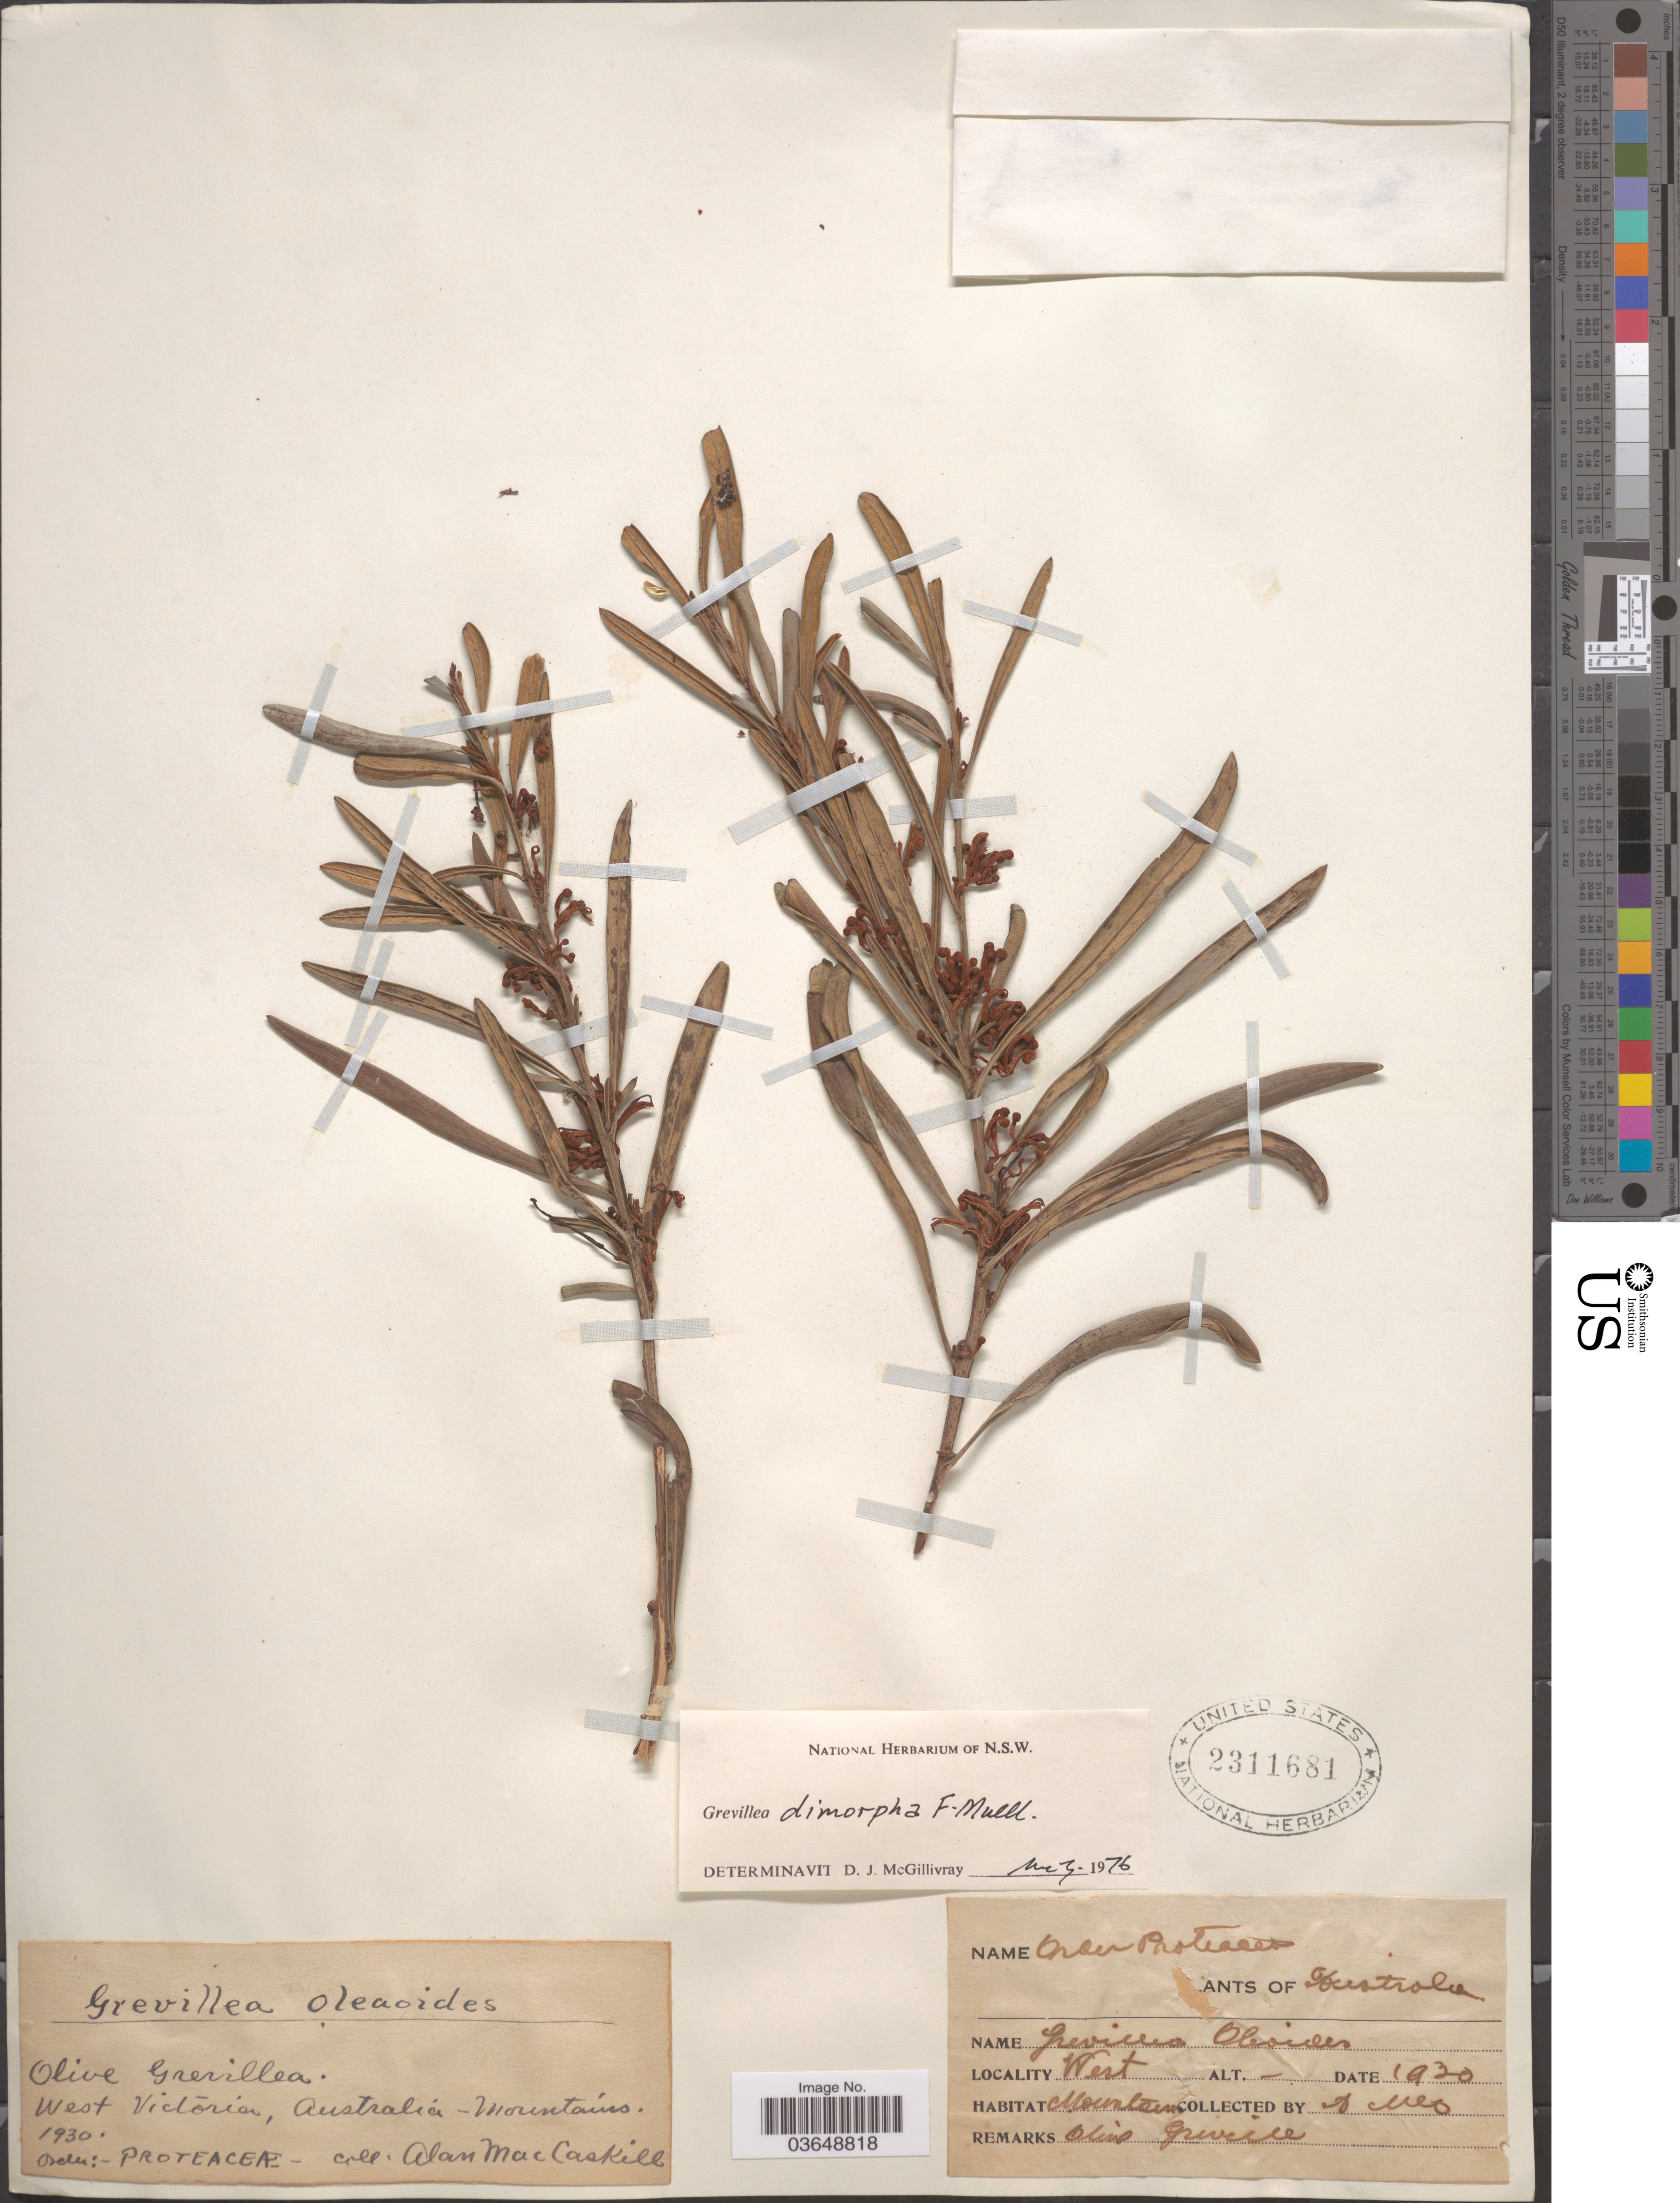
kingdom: Plantae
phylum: Tracheophyta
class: Magnoliopsida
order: Proteales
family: Proteaceae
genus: Grevillea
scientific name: Grevillea dimorpha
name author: F. Muell.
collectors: A. MacCaskill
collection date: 1930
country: Australia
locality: West Victoria, Australia - Mountains. West.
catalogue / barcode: US 2311681